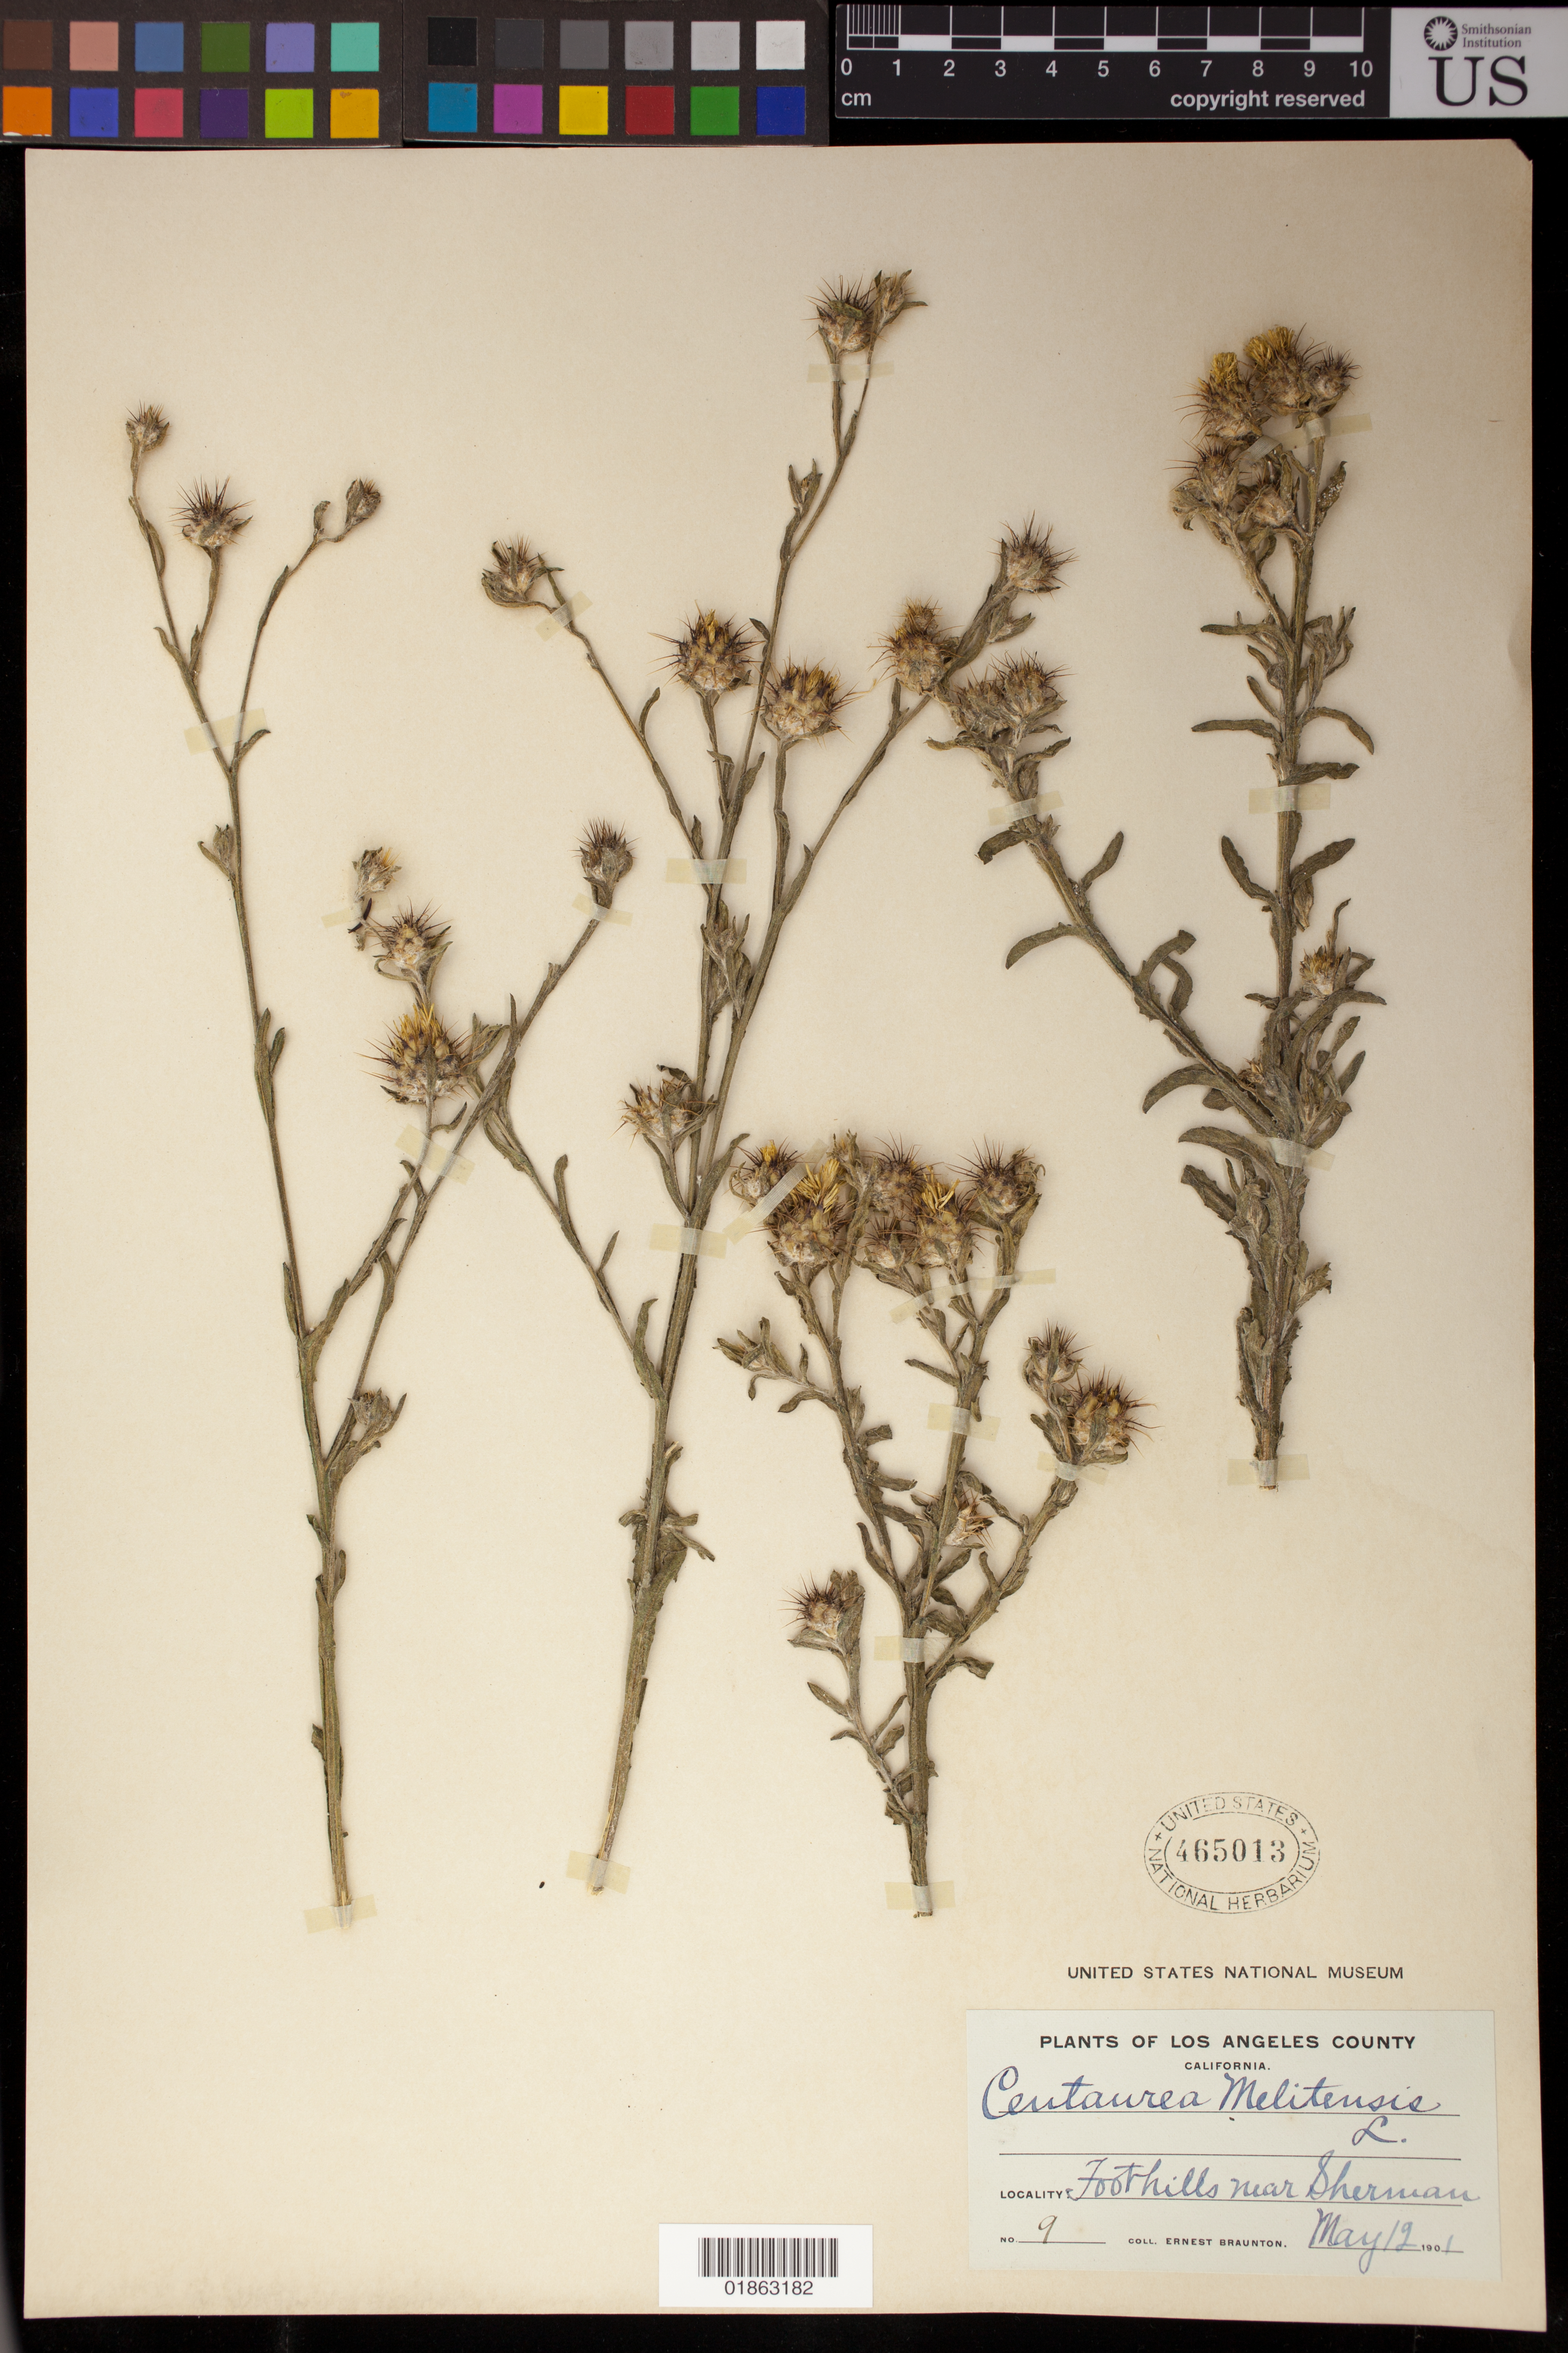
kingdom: Plantae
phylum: Tracheophyta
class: Magnoliopsida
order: Asterales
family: Asteraceae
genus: Centaurea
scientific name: Centaurea melitensis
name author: L.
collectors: E. Braunton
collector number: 9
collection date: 1901-05-19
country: United States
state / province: California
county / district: Los Angeles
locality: Near Sherman.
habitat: Foothills.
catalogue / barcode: US 465013